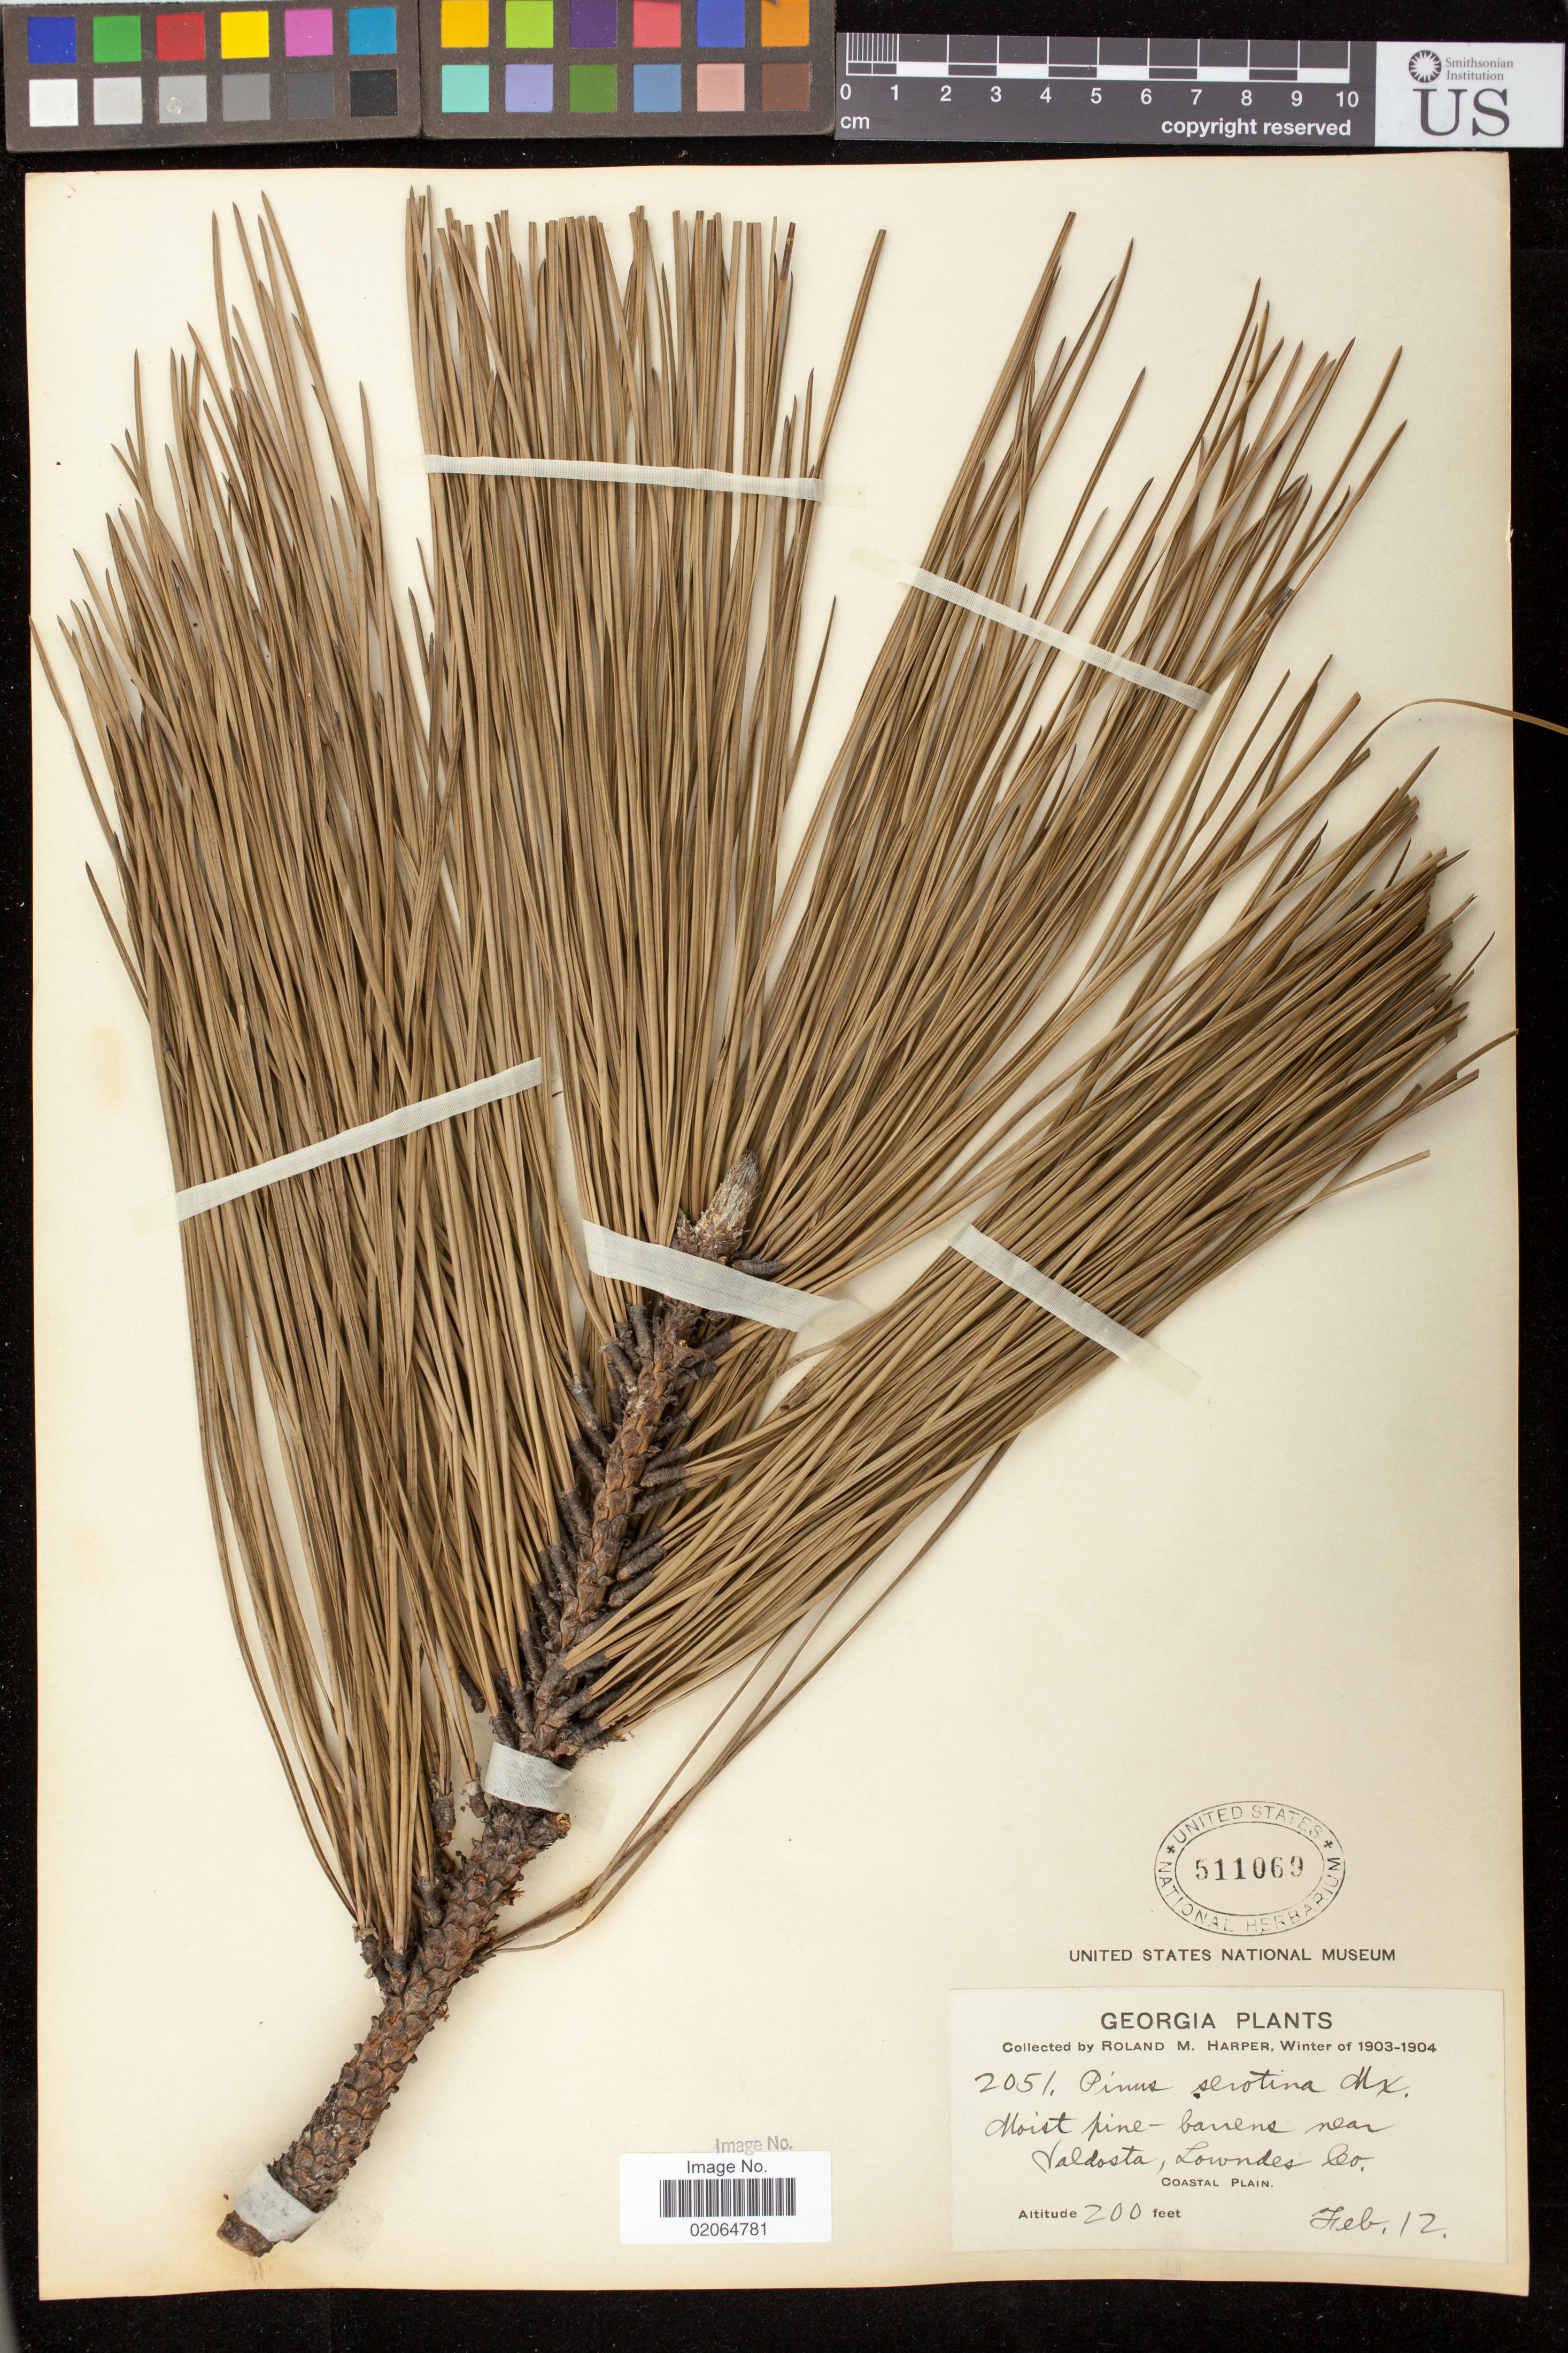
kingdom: Plantae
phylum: Tracheophyta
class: Pinopsida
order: Pinales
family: Pinaceae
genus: Pinus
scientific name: Pinus serotina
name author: Michx.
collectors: R. M. Harper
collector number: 2051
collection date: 1904-02-12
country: United States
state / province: Georgia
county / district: Lowndes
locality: Moist pine-barrens near Valdosta; Coastal Plain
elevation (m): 61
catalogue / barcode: US 511069